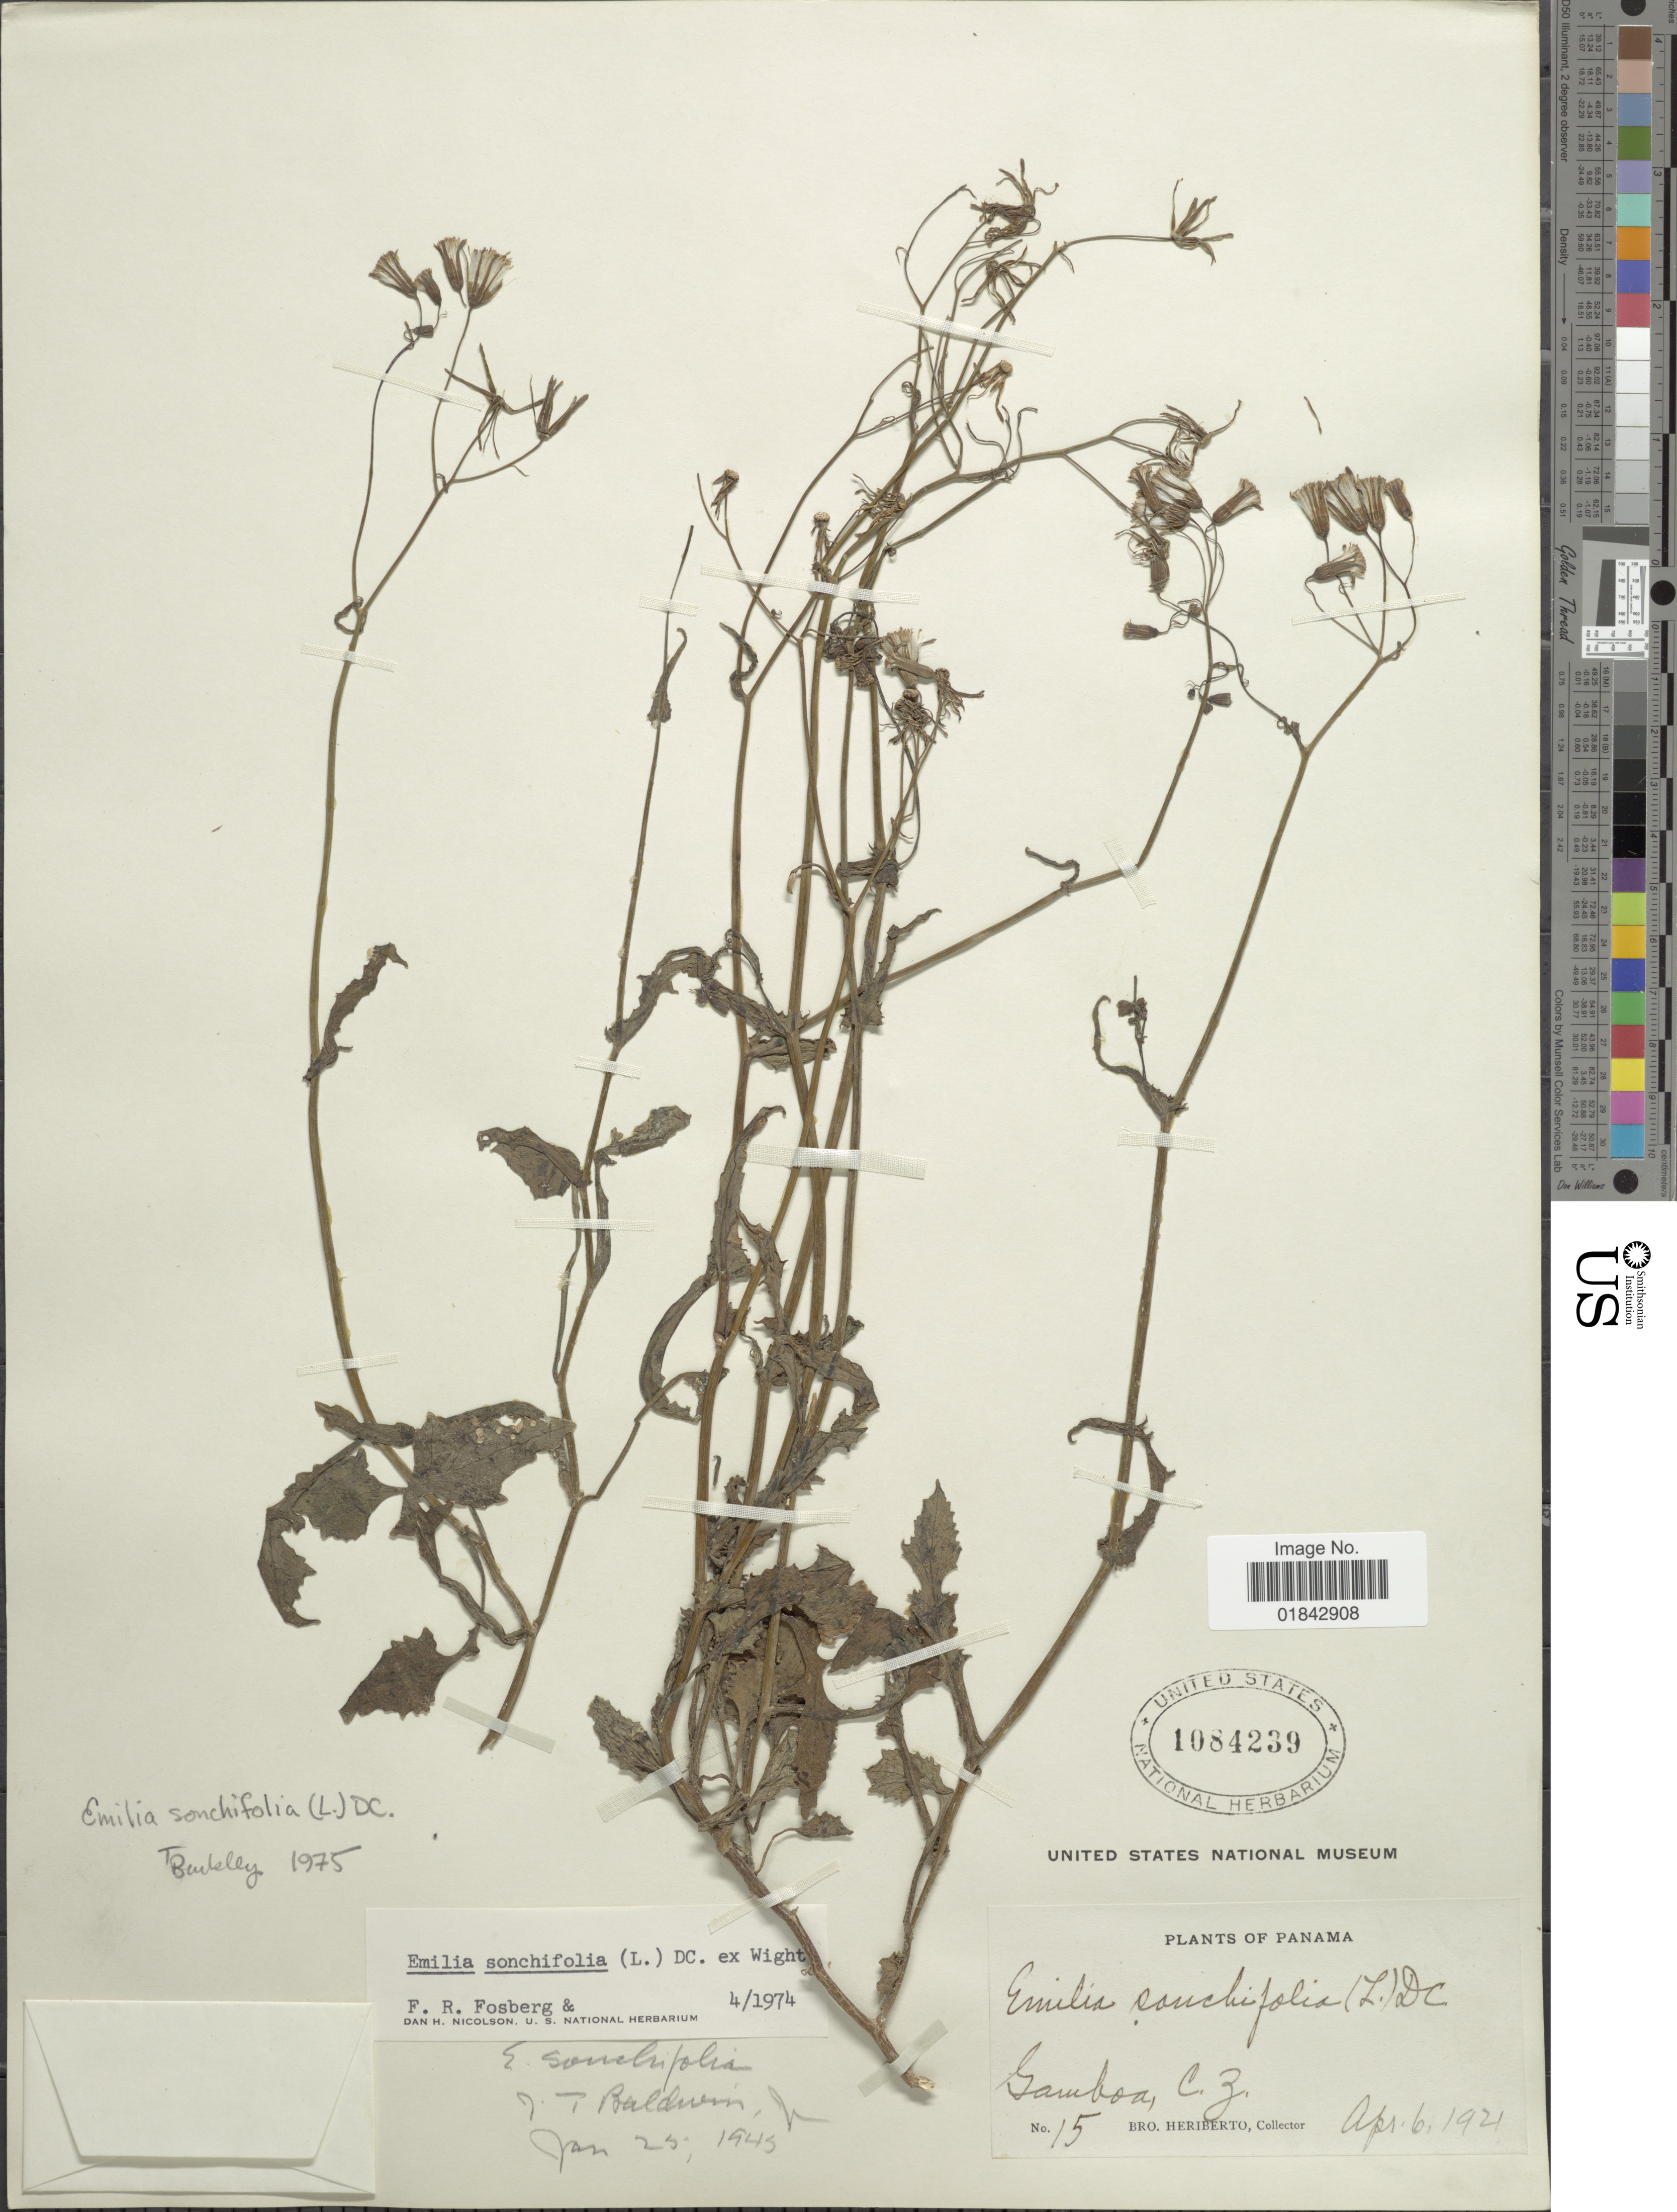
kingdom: Plantae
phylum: Tracheophyta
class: Magnoliopsida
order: Asterales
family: Asteraceae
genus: Emilia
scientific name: Emilia sonchifolia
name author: (L.) DC.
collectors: B. Heriberto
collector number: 15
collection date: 1921-04-06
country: Panama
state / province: Colón / Panamá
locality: Samboa, C.Z.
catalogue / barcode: US 1084239